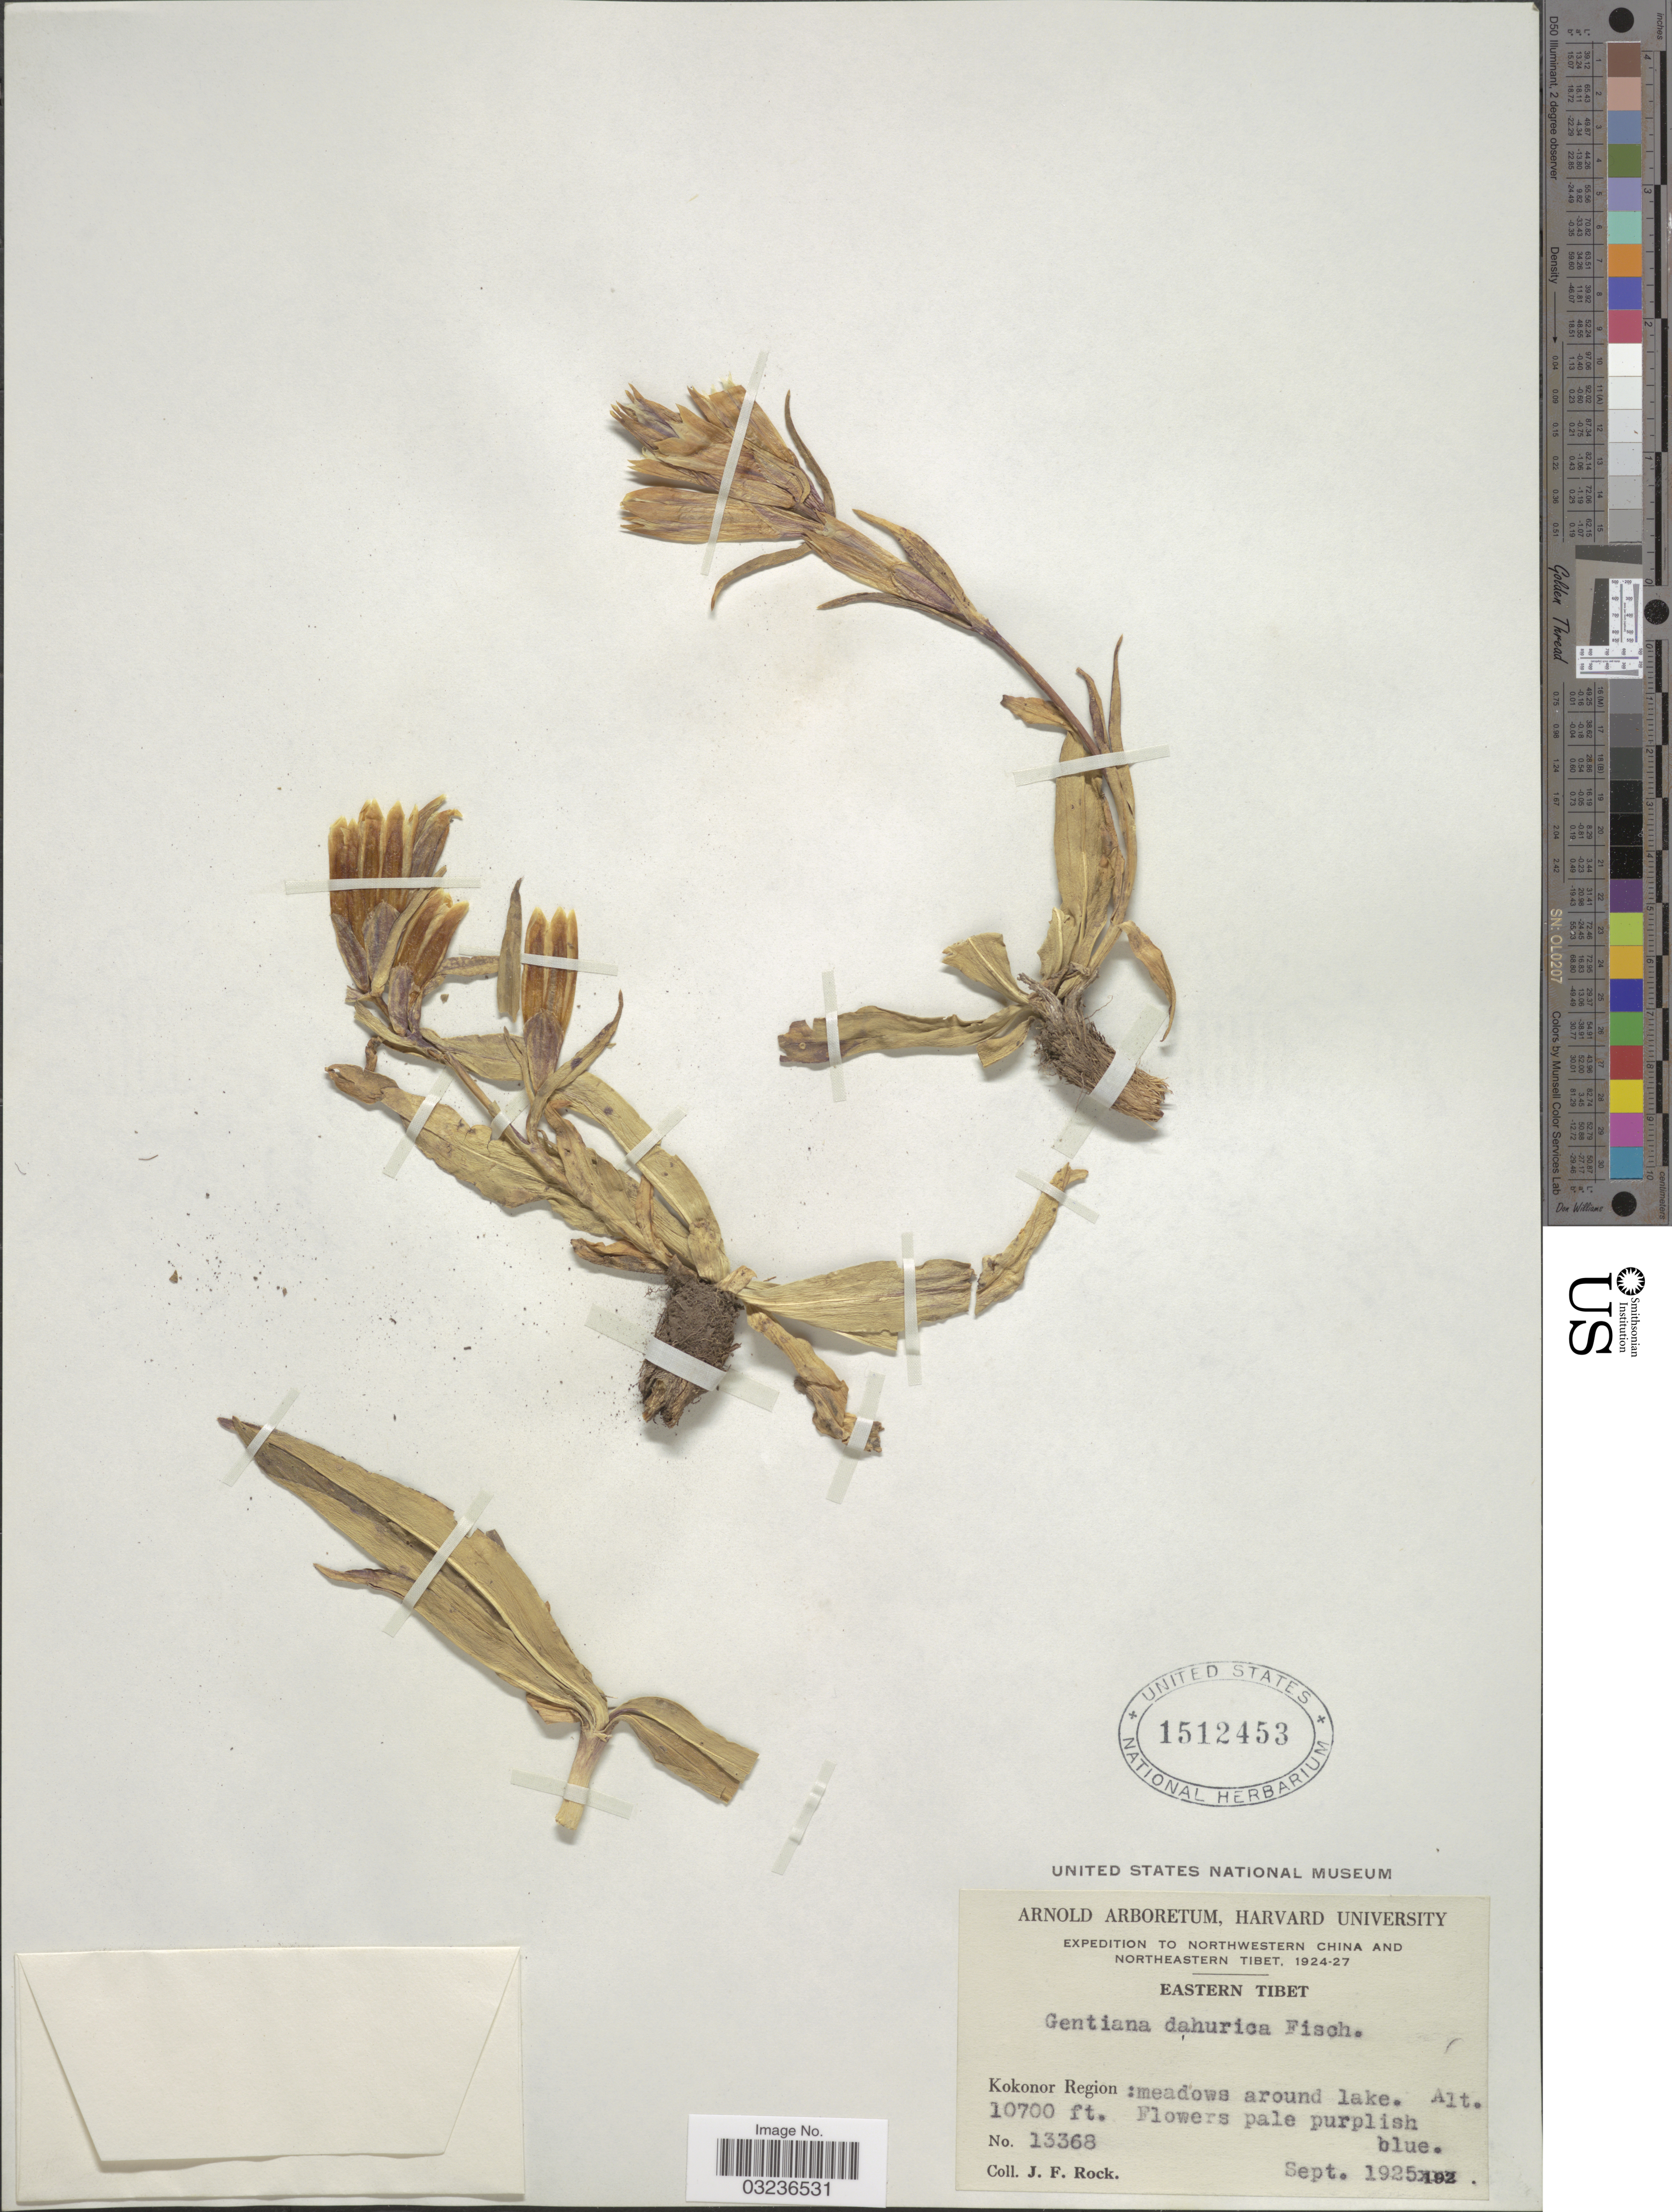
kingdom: Plantae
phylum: Tracheophyta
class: Magnoliopsida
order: Gentianales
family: Gentianaceae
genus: Gentiana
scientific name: Gentiana dahurica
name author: Fisch.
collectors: J. Rock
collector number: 13368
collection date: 1925-09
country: China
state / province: Xizang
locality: Northwestern China and Northeastern Tibet. Eastern Tibet. Kokonor Region: meadows around lake.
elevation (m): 3261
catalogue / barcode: US 1512453